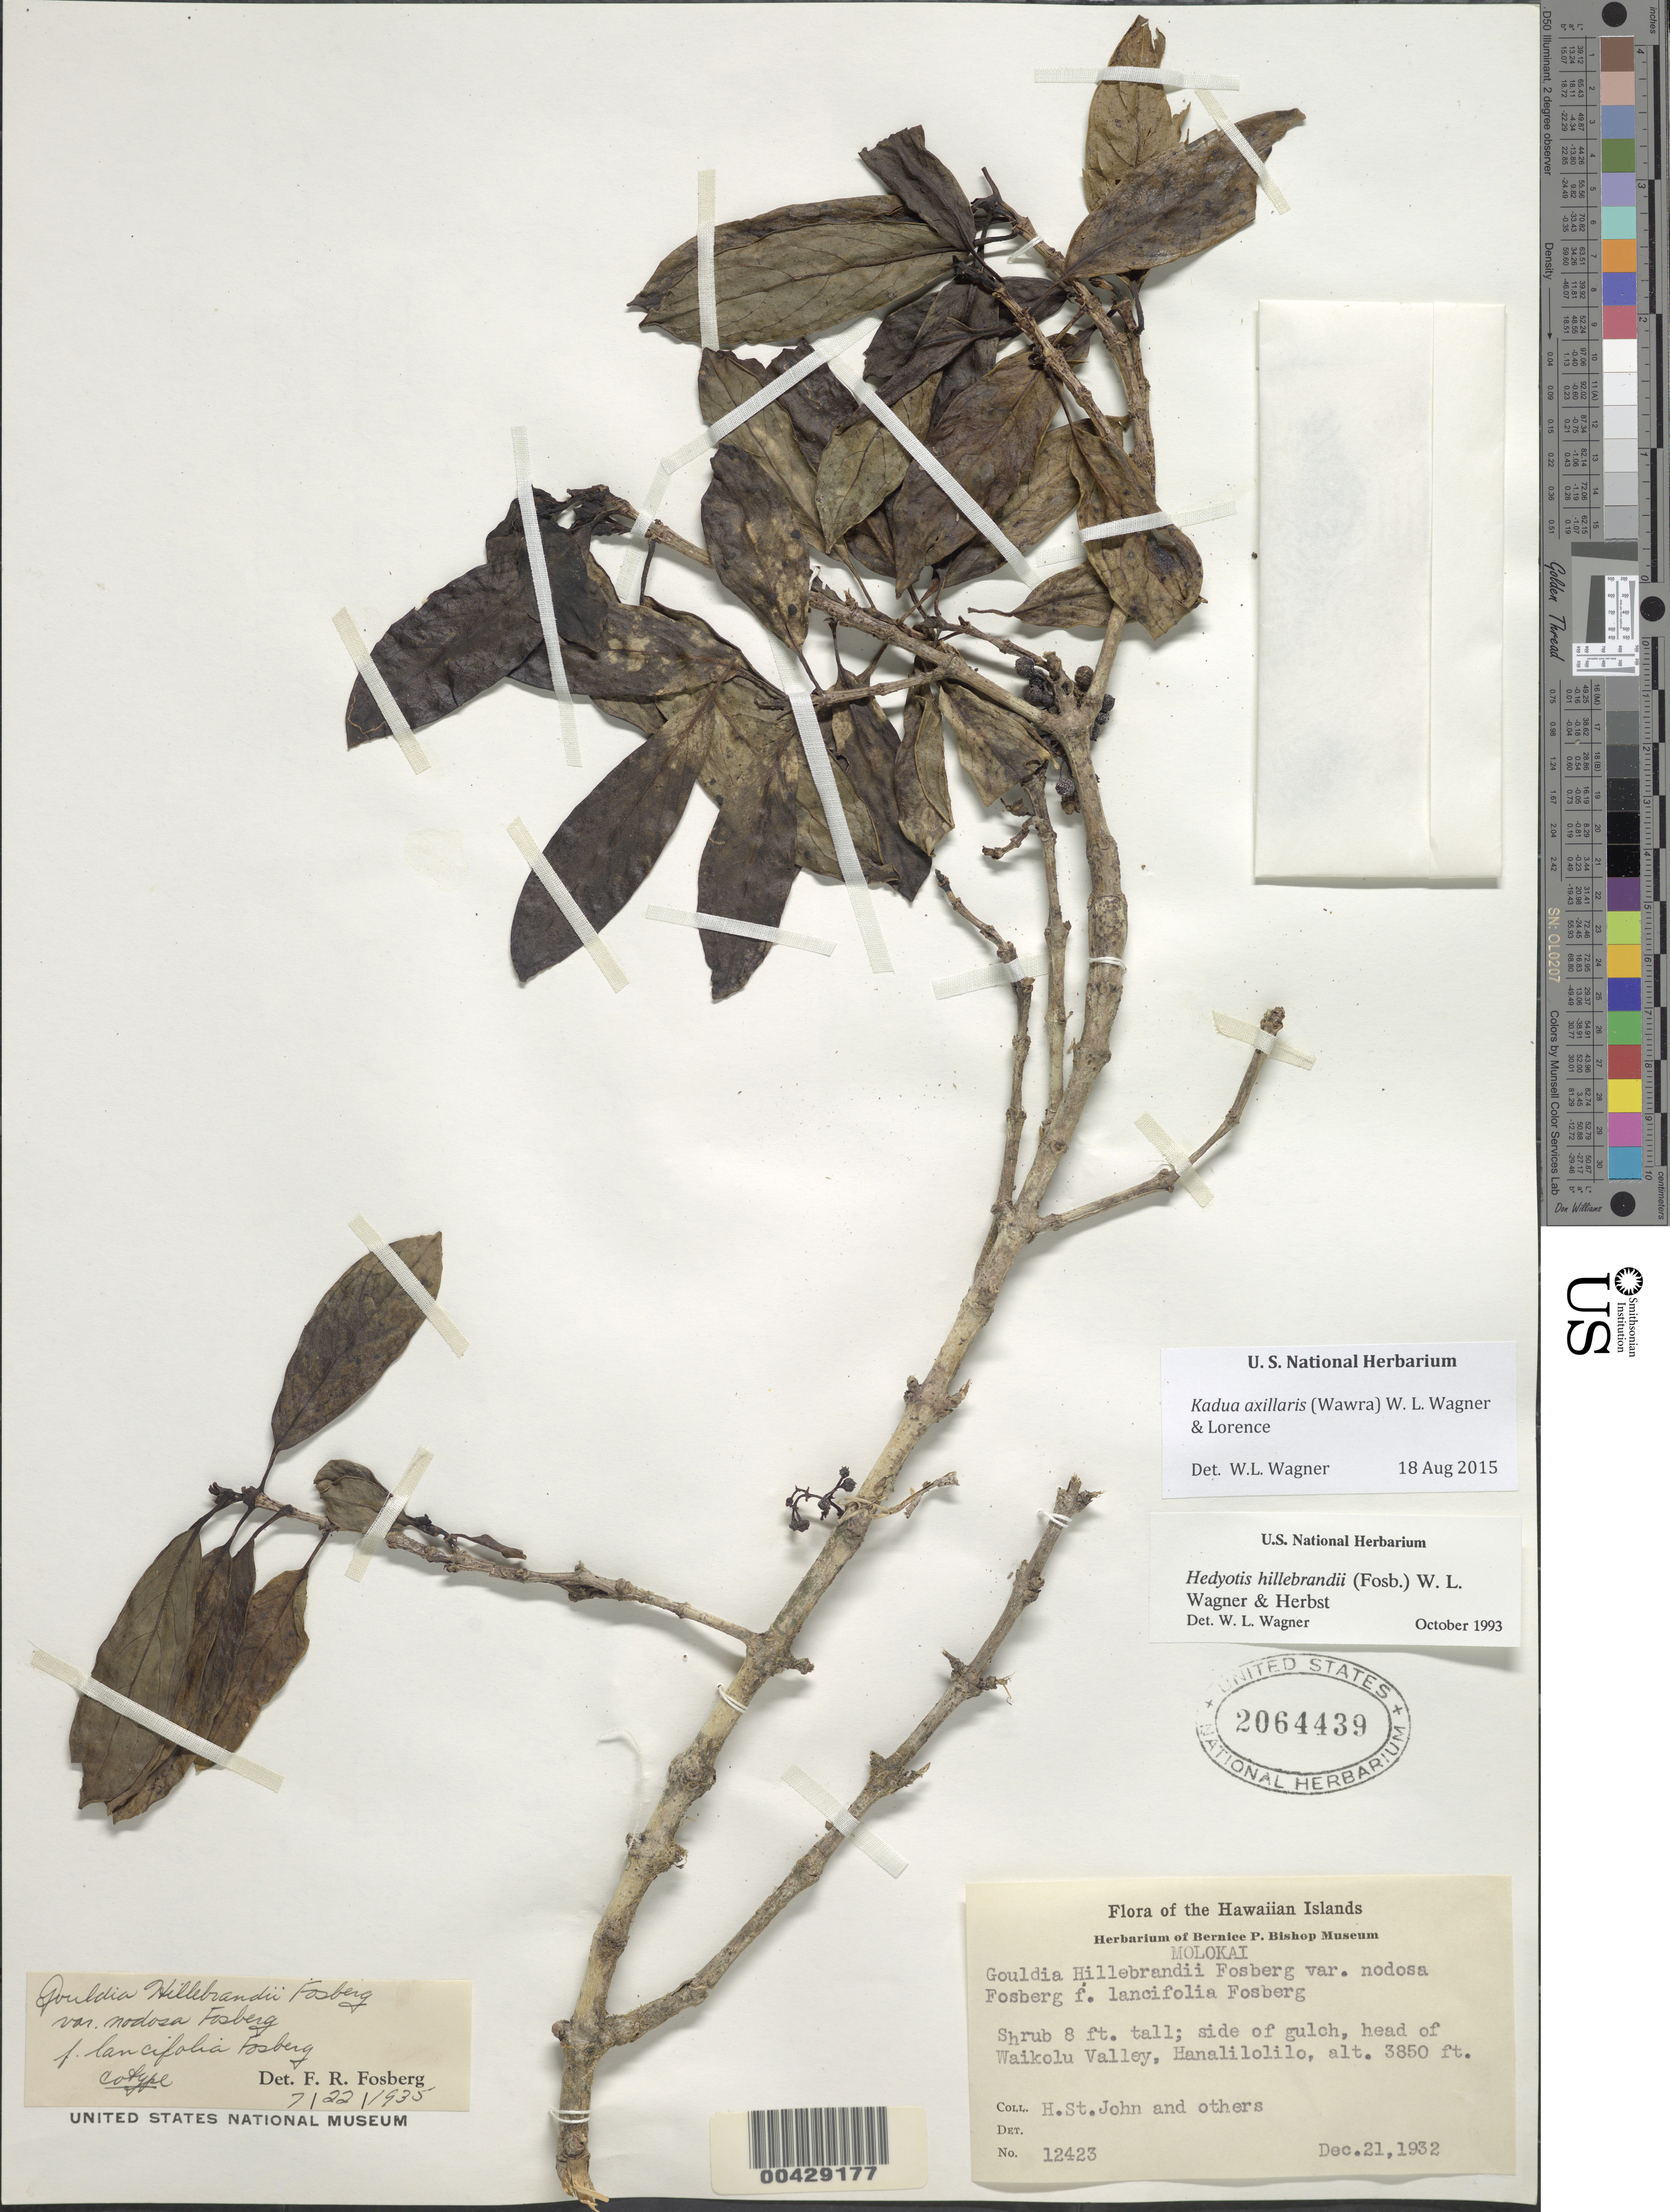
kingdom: Plantae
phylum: Tracheophyta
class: Magnoliopsida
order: Gentianales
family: Rubiaceae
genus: Kadua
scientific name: Kadua axillaris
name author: (Wawra) W.L. Wagner & Lorence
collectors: H. St. John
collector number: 12423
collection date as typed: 21 Dec 1932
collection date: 1932-12-21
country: United States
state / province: Hawaii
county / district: Maui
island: Moloka'i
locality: Head of Waikolu Valley, Hanalilolilo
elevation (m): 1173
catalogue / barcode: US 2064439